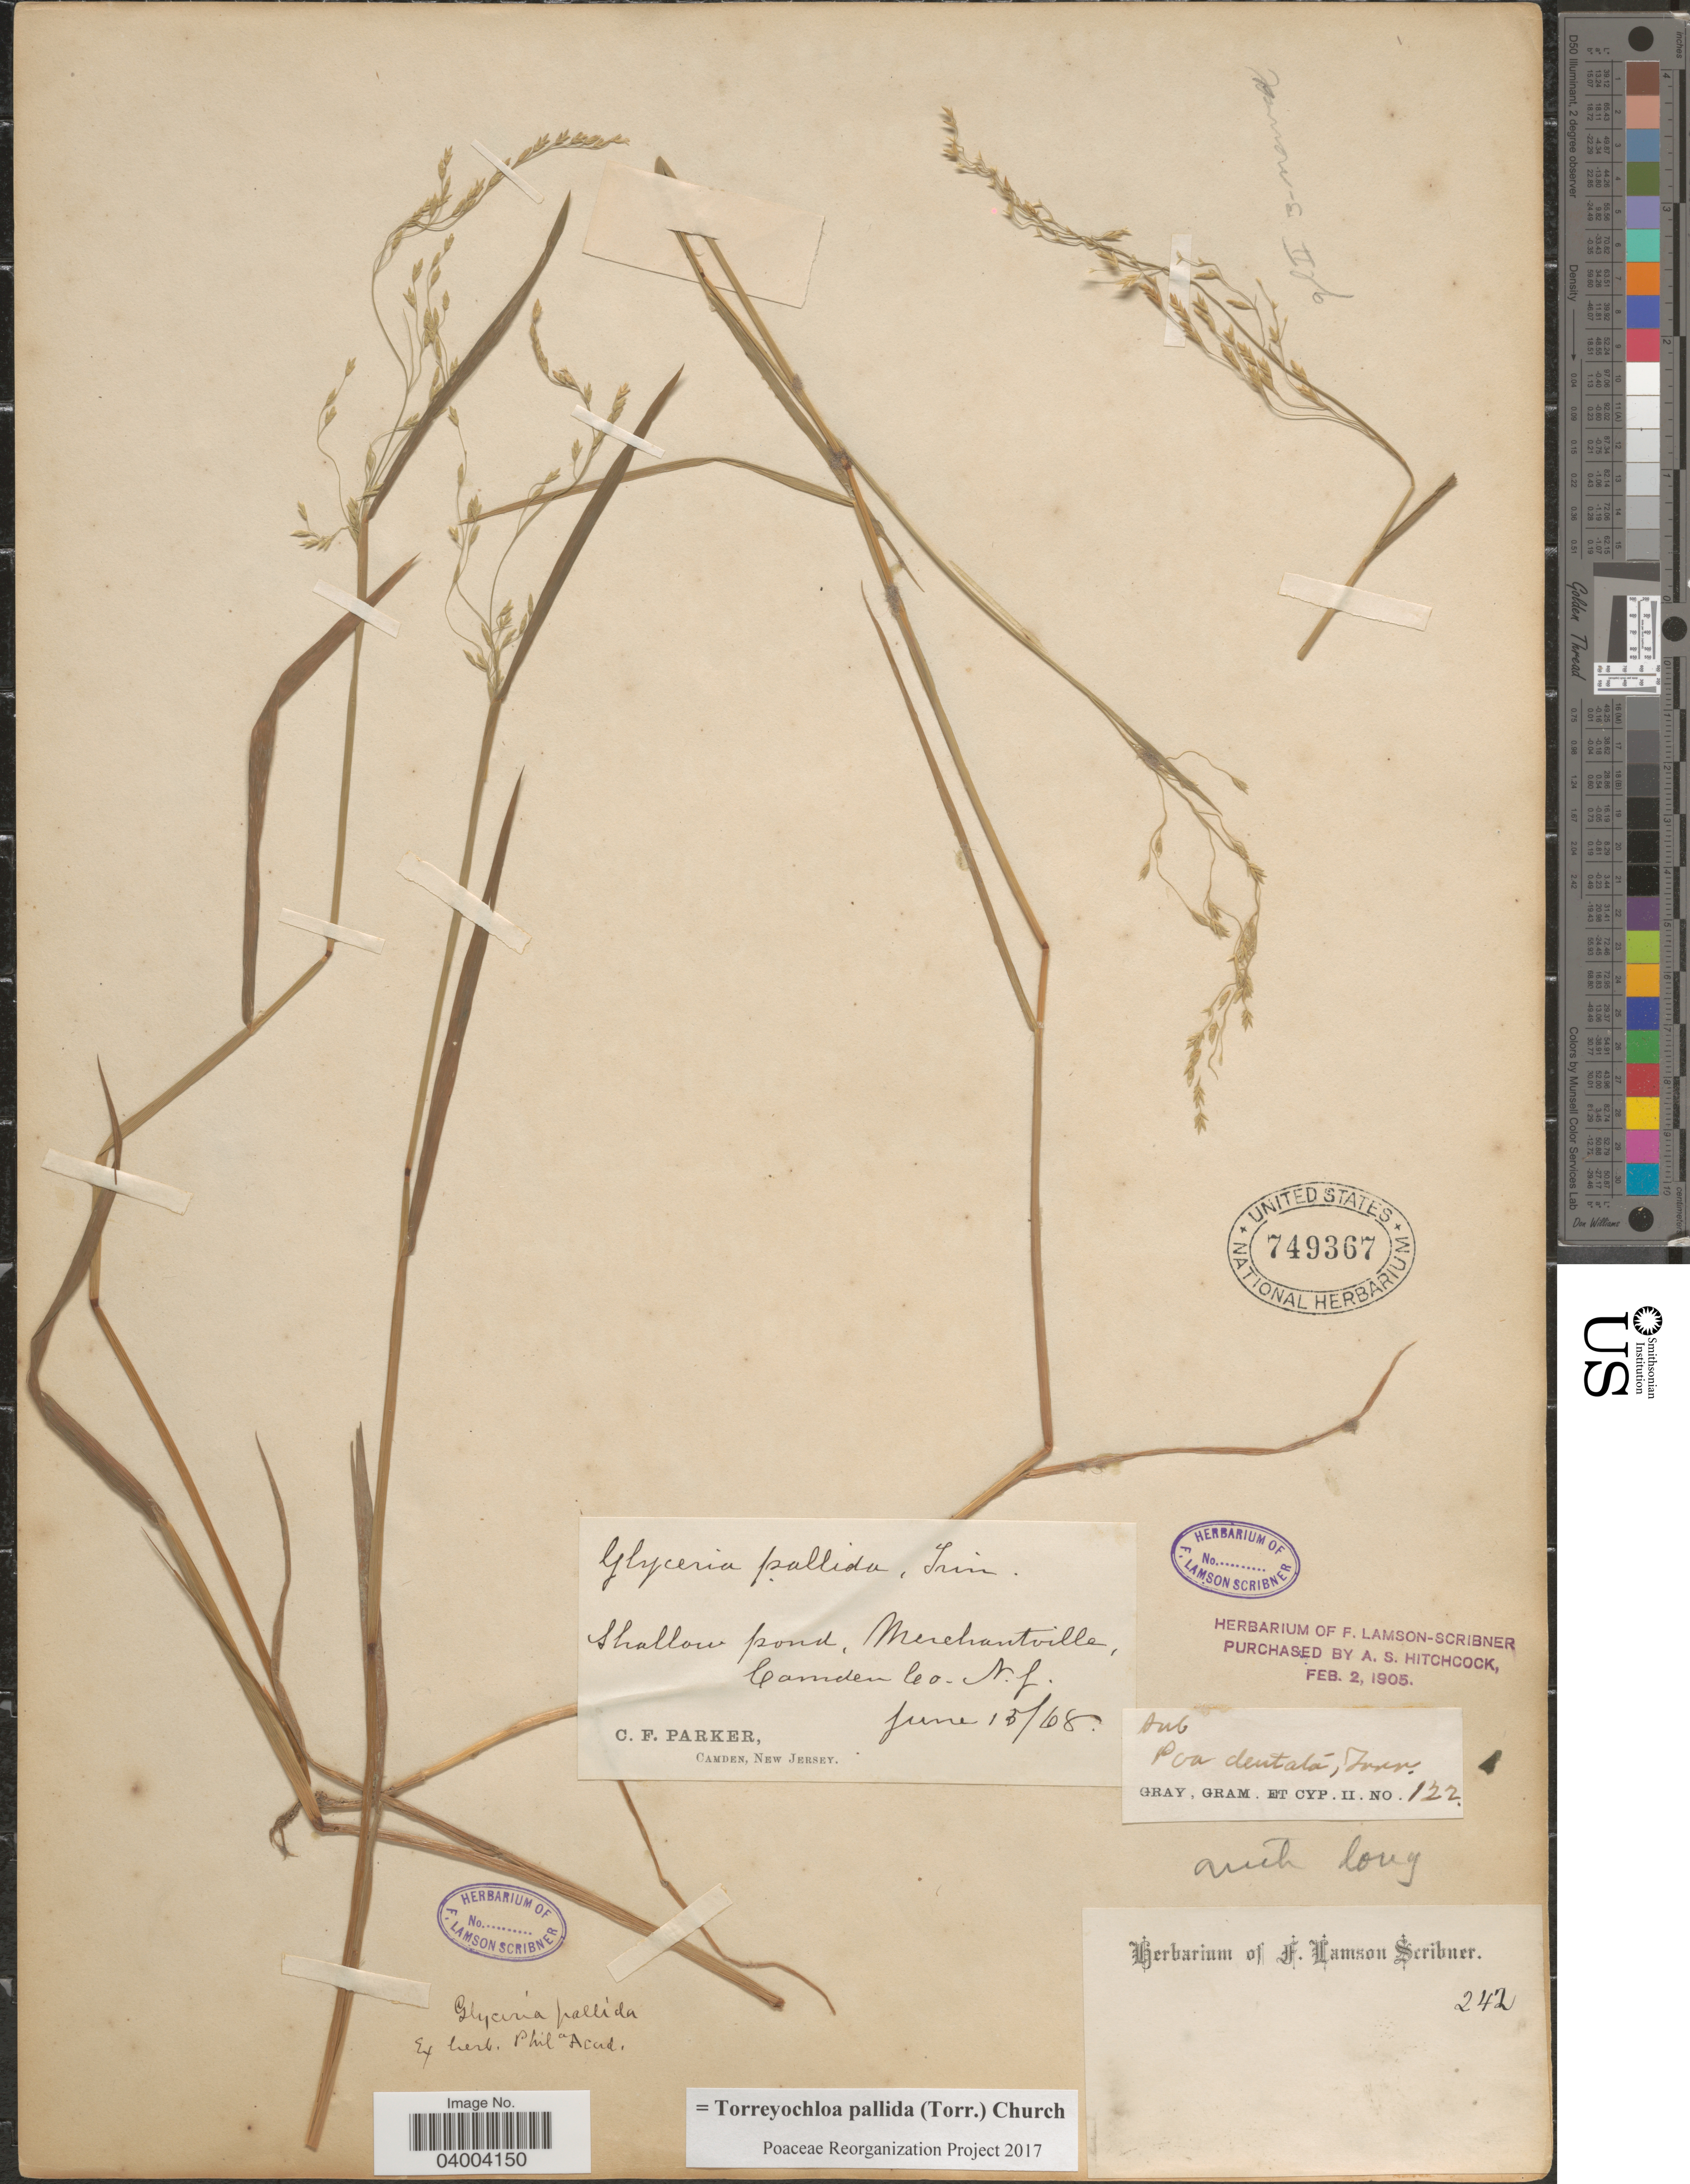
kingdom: Plantae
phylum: Tracheophyta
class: Liliopsida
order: Poales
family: Poaceae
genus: Torreyochloa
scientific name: Torreyochloa pallida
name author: (Torr.) G.L. Church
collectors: C. F. Parker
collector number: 242?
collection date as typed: Transcribed d/m/y: 15/6/68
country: United States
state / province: New Jersey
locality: Merchantville, Camden Co.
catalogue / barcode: US 749367